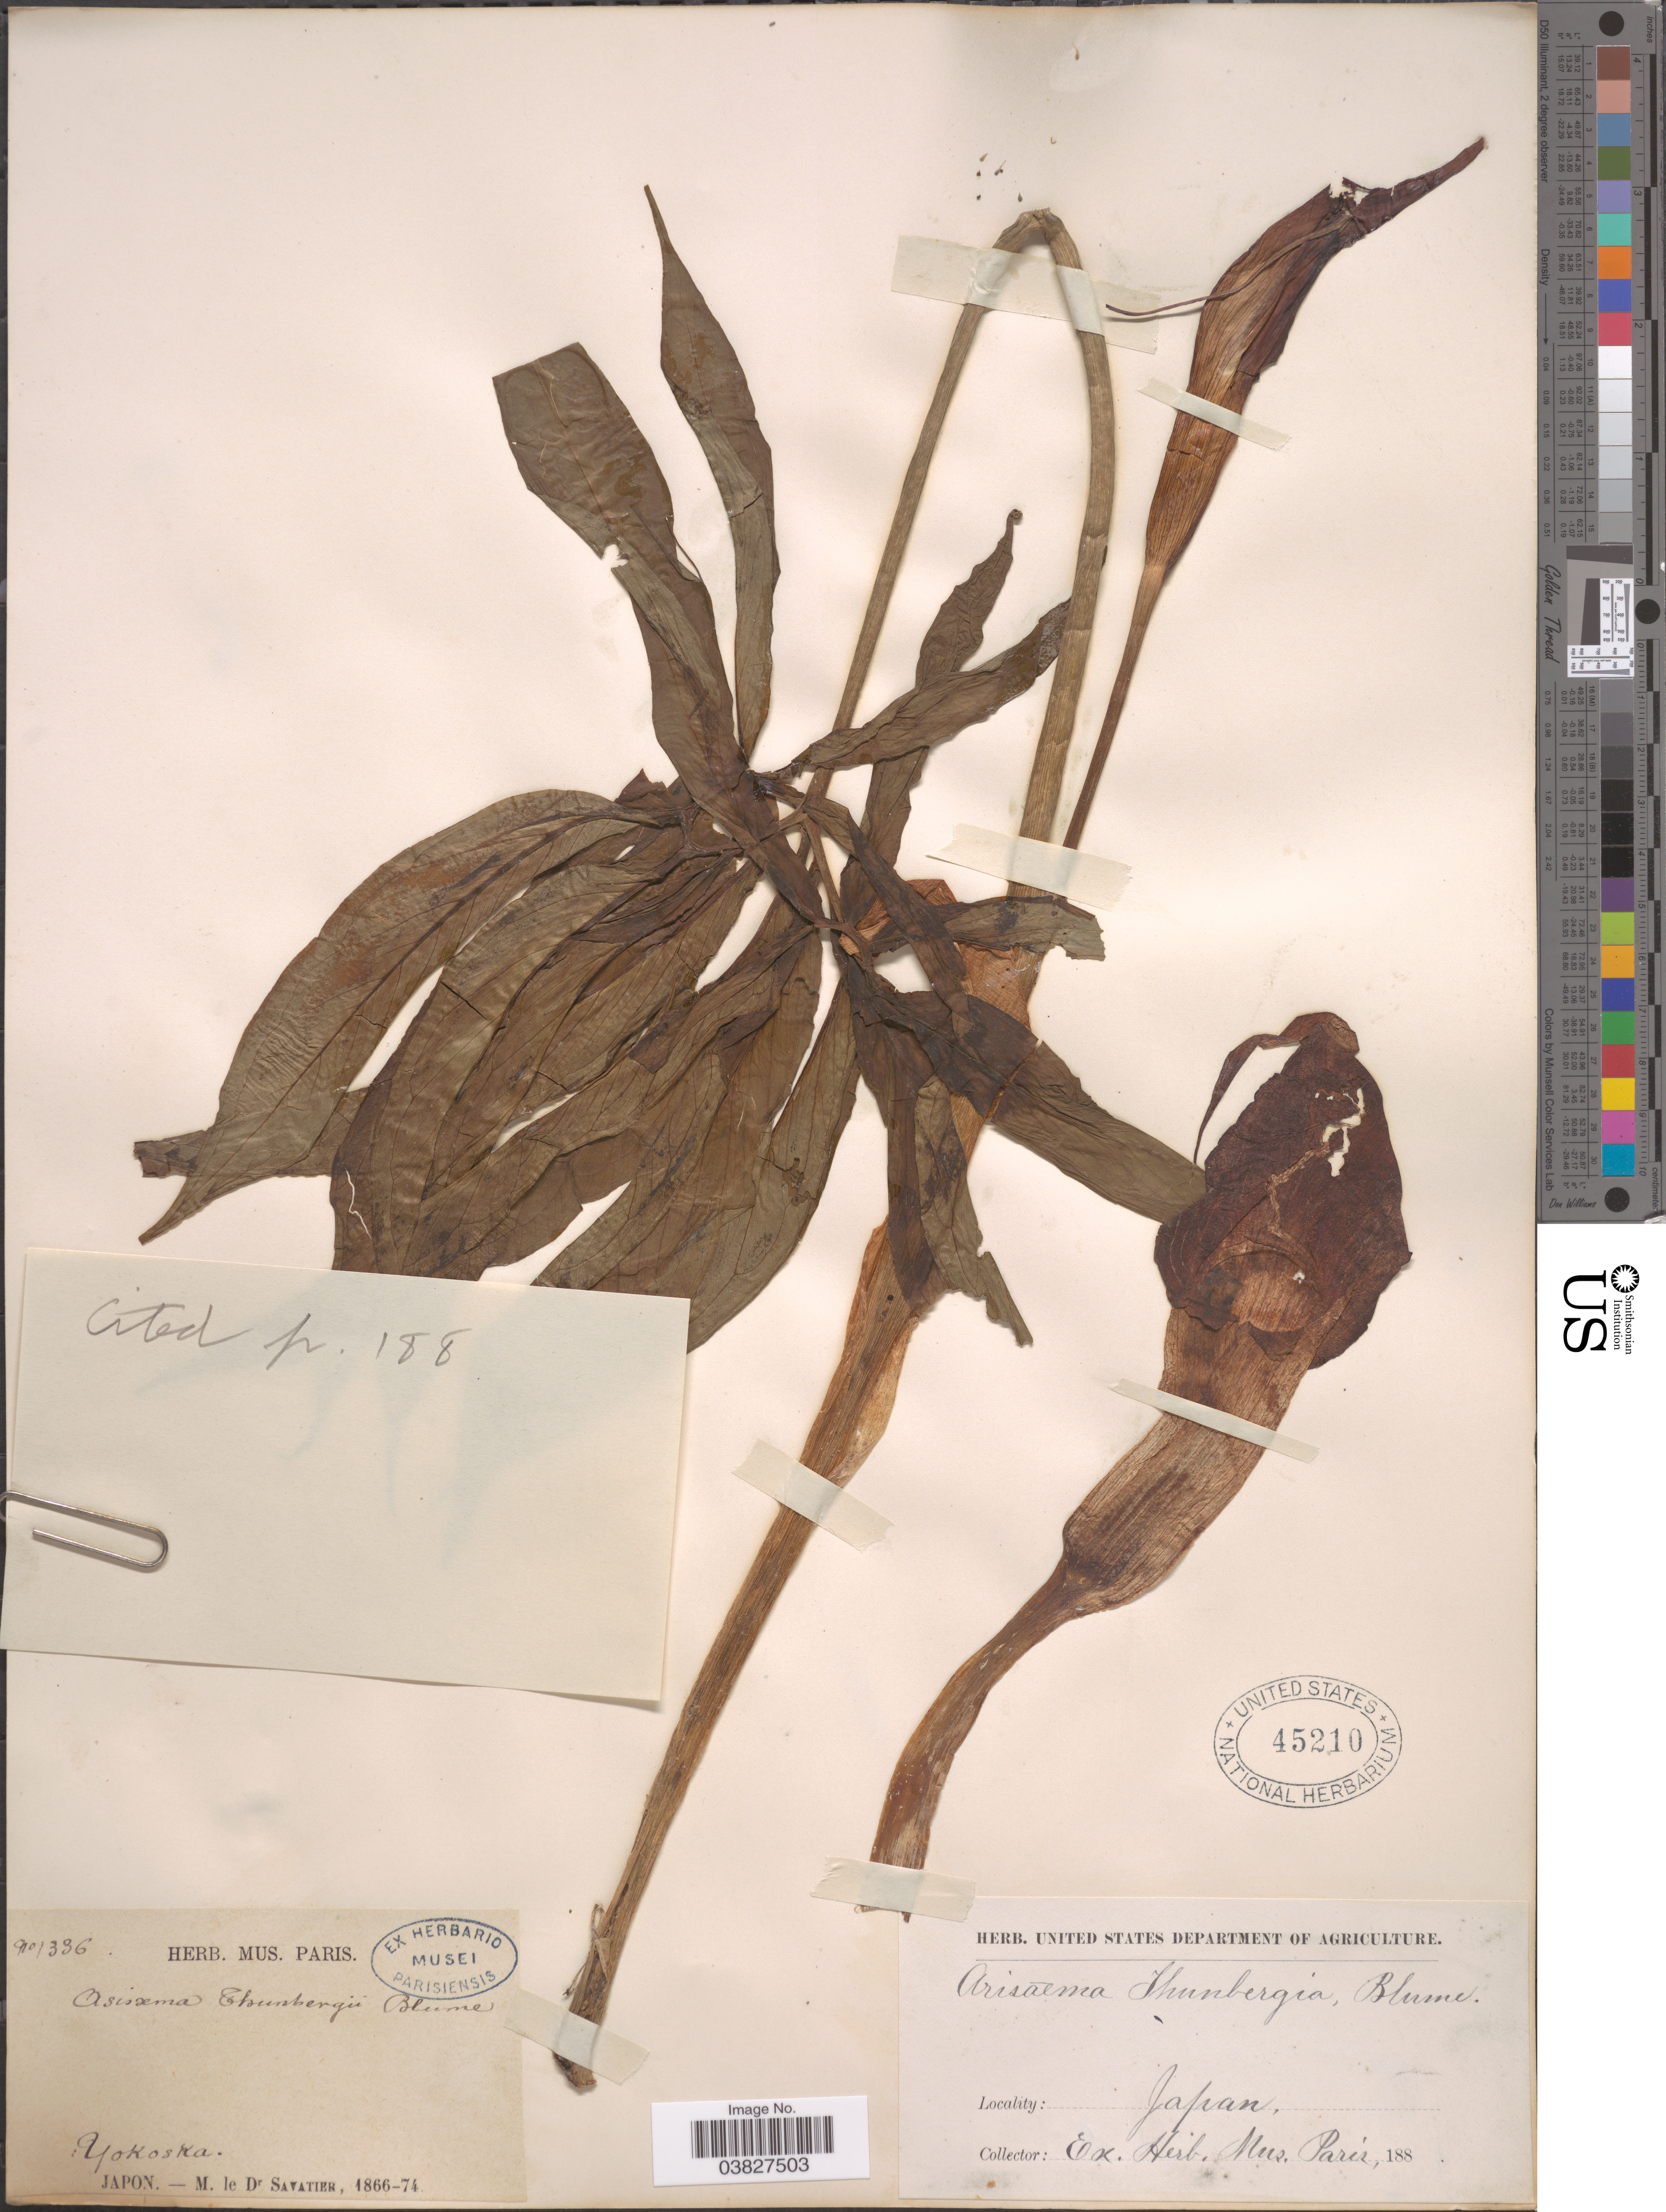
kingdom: Plantae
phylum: Tracheophyta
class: Liliopsida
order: Alismatales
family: Araceae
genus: Arisaema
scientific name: Arisaema thunbergii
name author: Blume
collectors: Savatier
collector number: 1396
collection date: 1866/1874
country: Japan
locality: Yokoska.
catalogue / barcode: US 45210